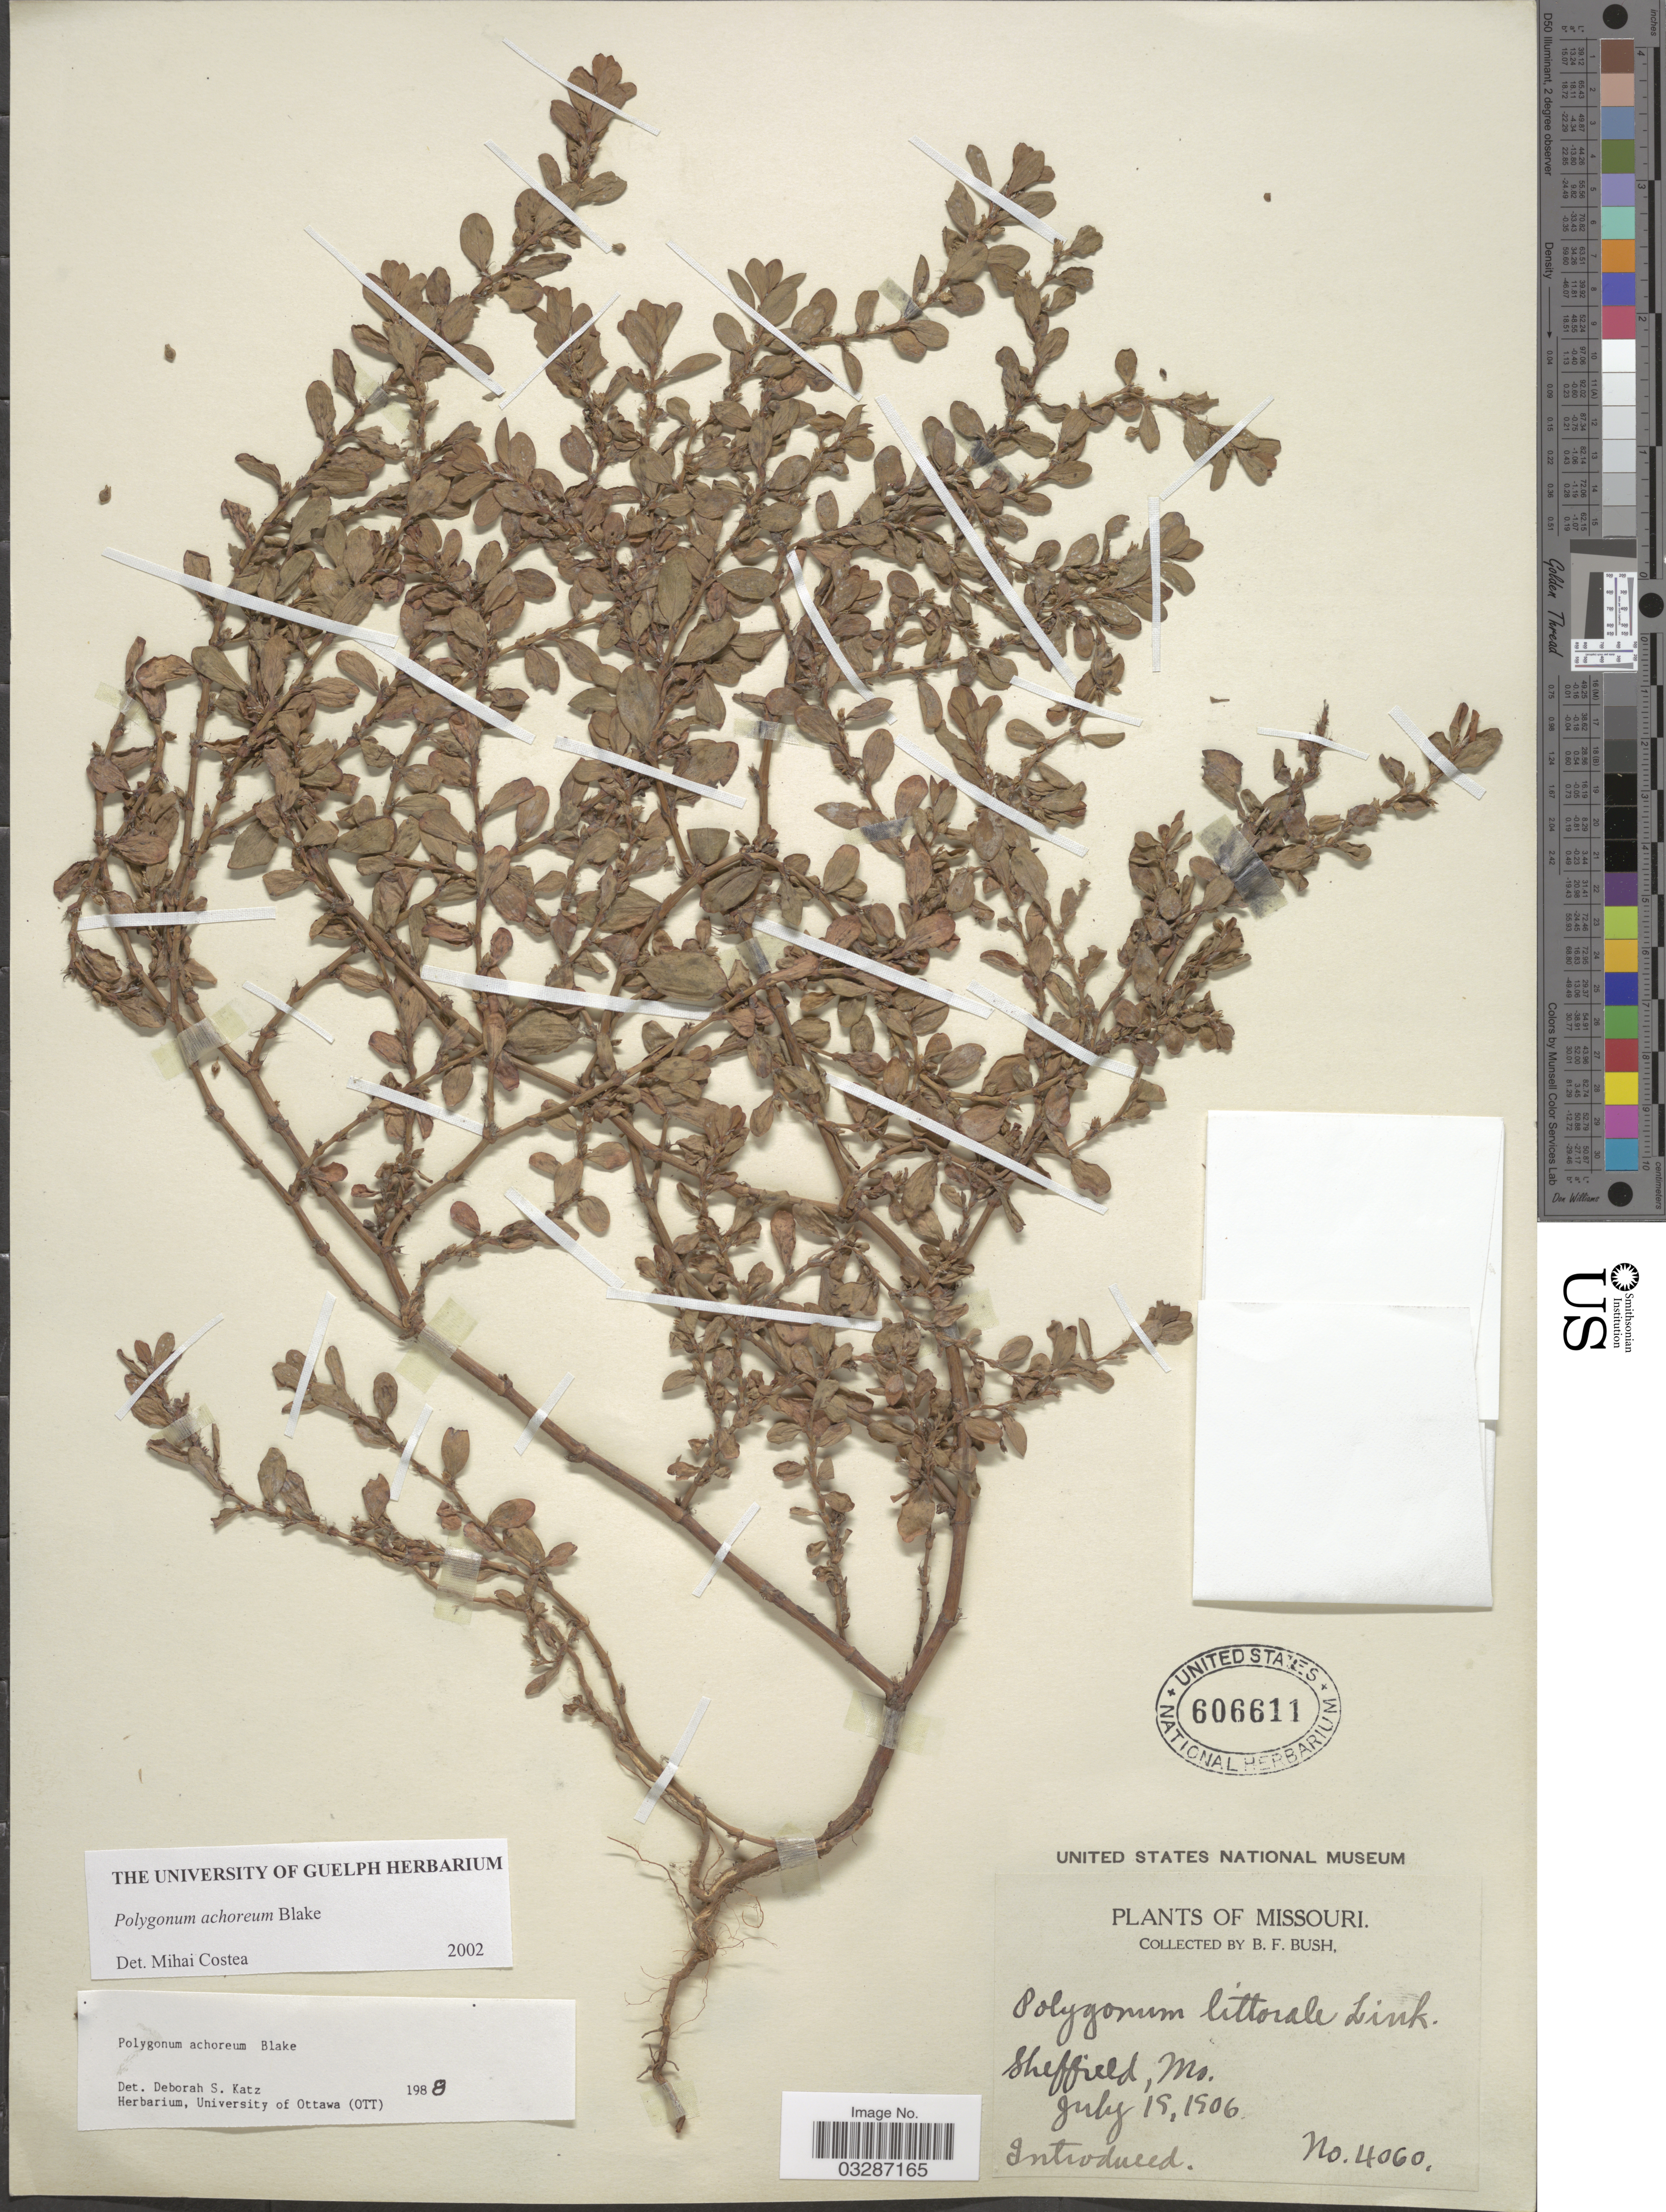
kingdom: Plantae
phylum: Tracheophyta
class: Magnoliopsida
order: Caryophyllales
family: Polygonaceae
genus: Polygonum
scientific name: Polygonum achoreum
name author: S.F. Blake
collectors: B. F. Bush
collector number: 4060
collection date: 1906-07-19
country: United States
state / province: Missouri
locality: Sheffield.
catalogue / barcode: US 606611